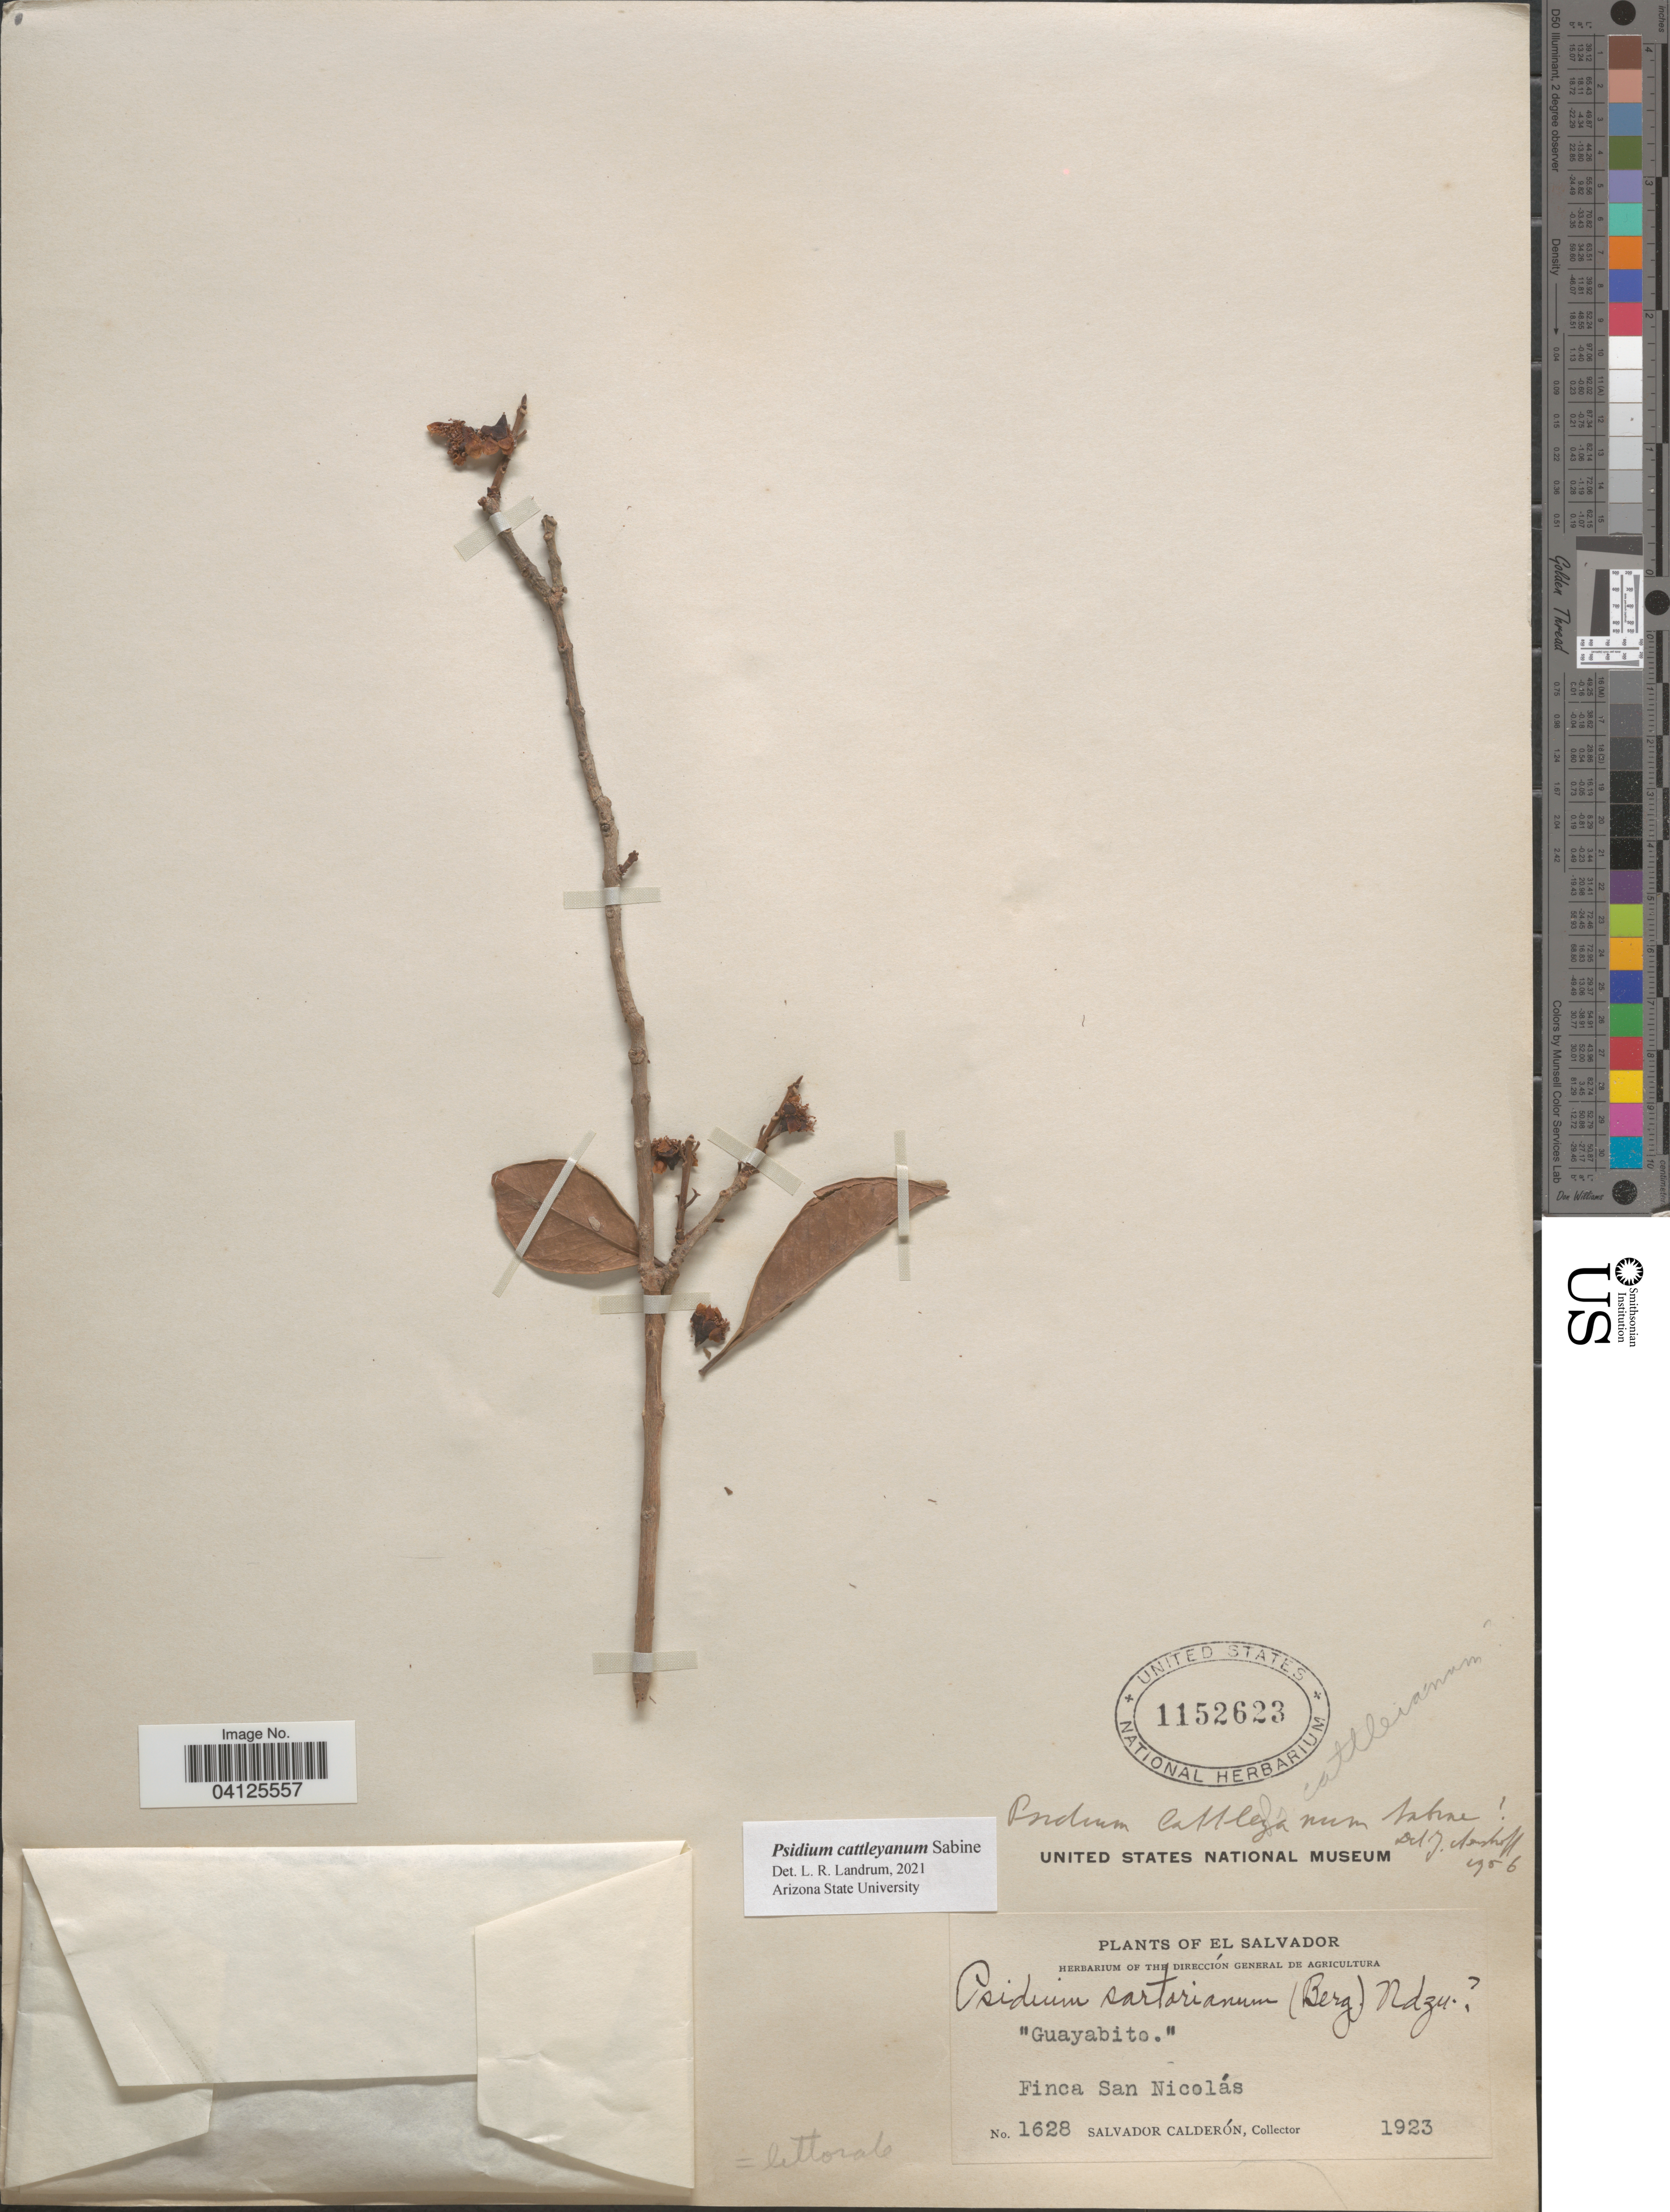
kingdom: Plantae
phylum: Tracheophyta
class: Magnoliopsida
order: Myrtales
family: Myrtaceae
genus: Psidium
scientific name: Psidium cattleyanum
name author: Sabine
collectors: S. Calderón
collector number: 1628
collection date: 1923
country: El Salvador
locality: Guayabito.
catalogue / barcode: US 1152623